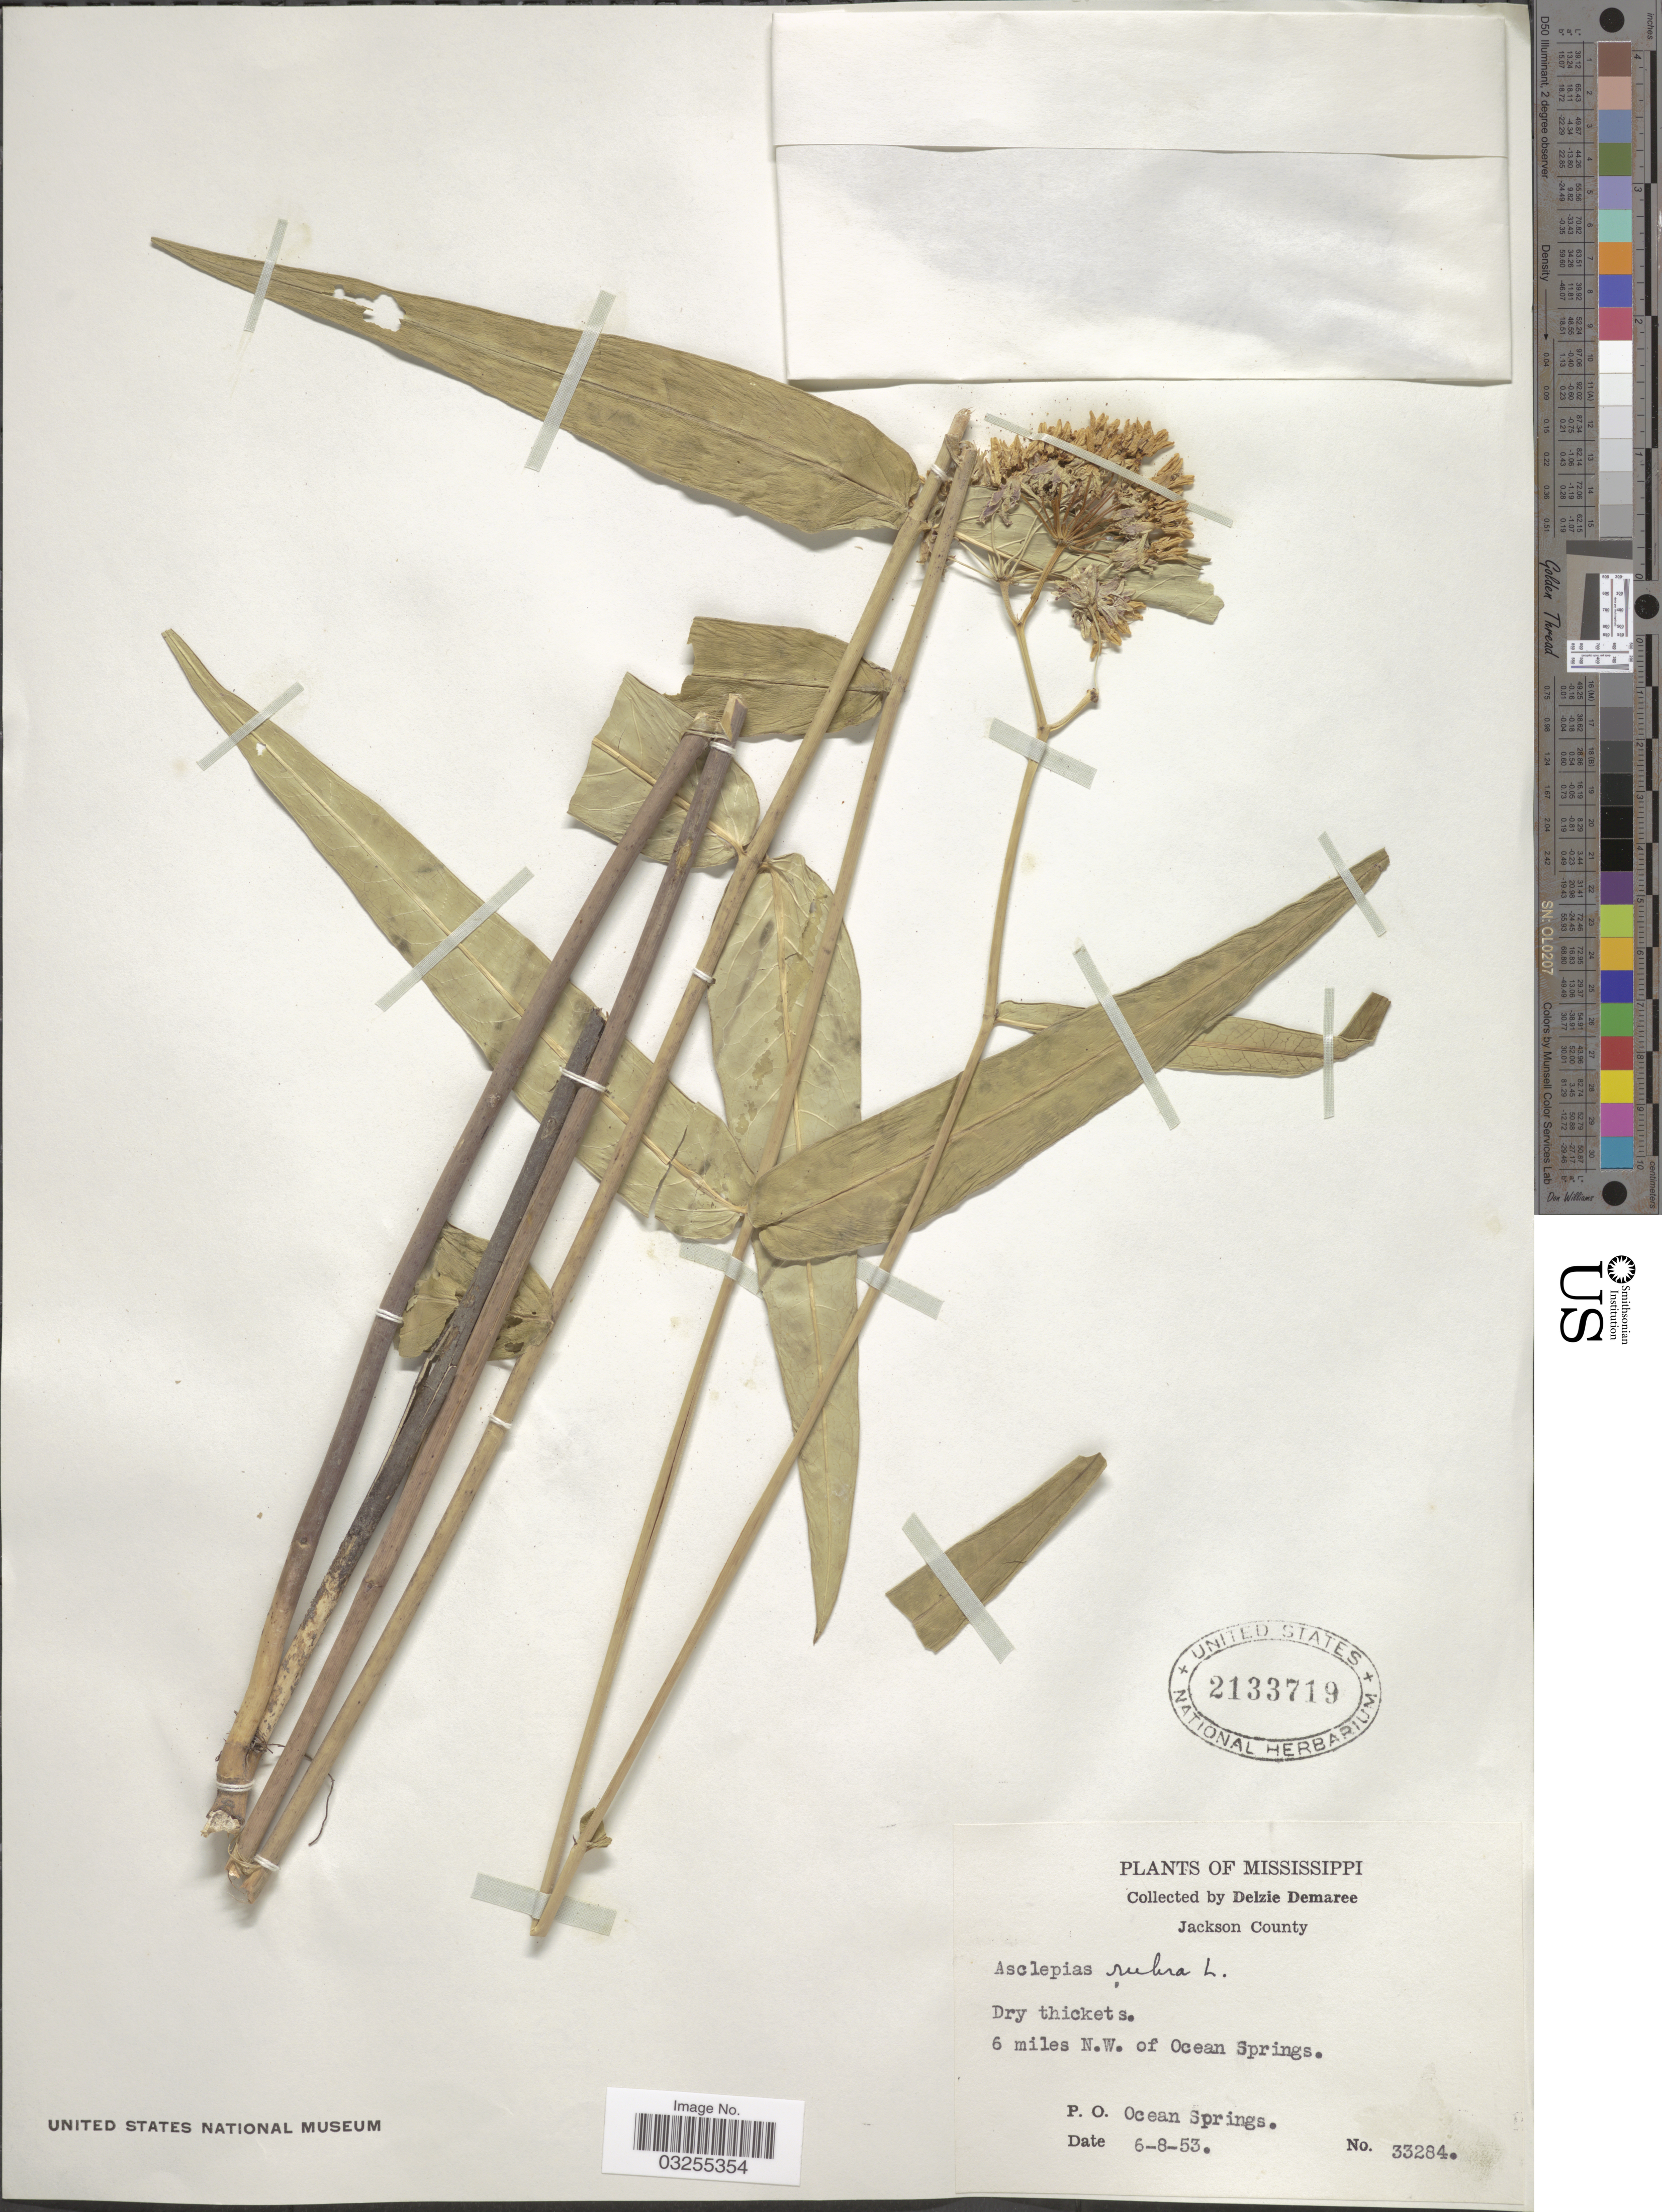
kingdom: Plantae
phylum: Tracheophyta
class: Magnoliopsida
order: Gentianales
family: Apocynaceae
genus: Asclepias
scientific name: Asclepias rubra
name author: L.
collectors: D. Demaree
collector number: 33284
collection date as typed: Transcribed d/m/y: 8/6/53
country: United States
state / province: Mississippi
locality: Jackson County. 6 miles N.W. of Ocean Springs. P.O. Ocean Springs.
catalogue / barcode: US 2133719